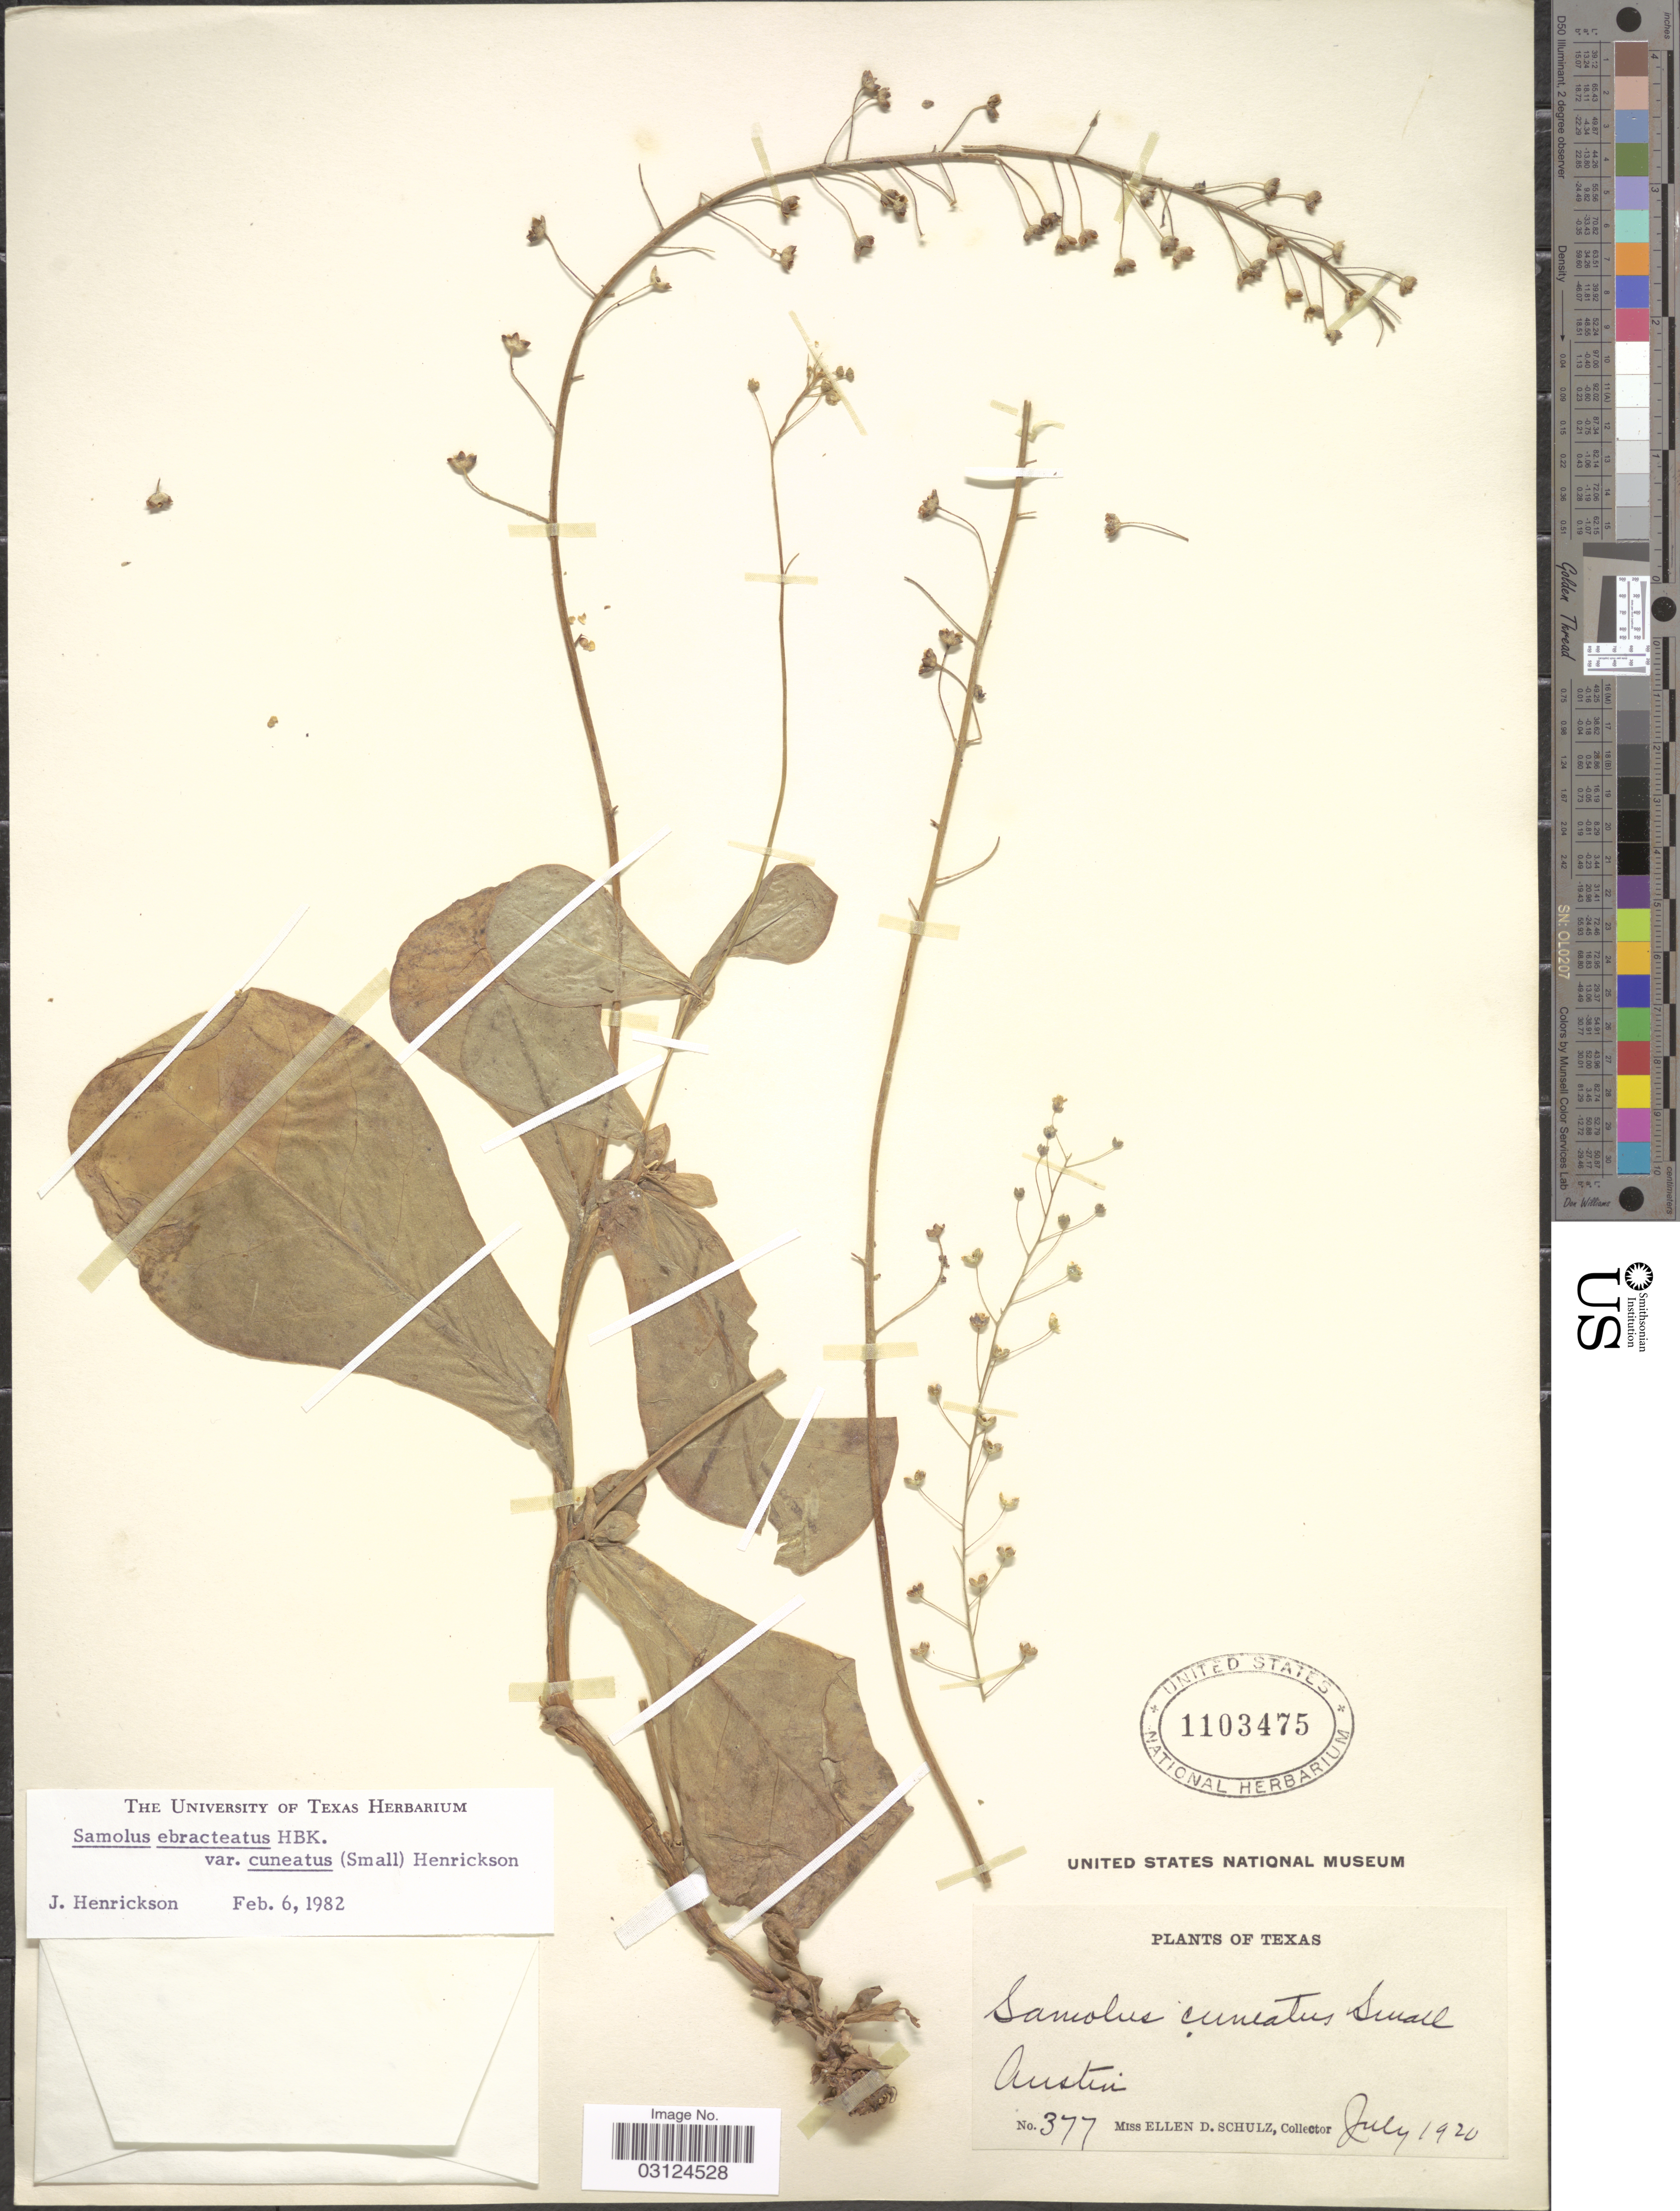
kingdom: Plantae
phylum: Tracheophyta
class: Magnoliopsida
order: Ericales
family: Primulaceae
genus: Samolus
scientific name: Samolus ebracteatus subsp. cuneatus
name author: (Small) R. Knuth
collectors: E. D. Schulz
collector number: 377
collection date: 1920-07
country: United States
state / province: Texas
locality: Austin.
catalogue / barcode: US 1103475